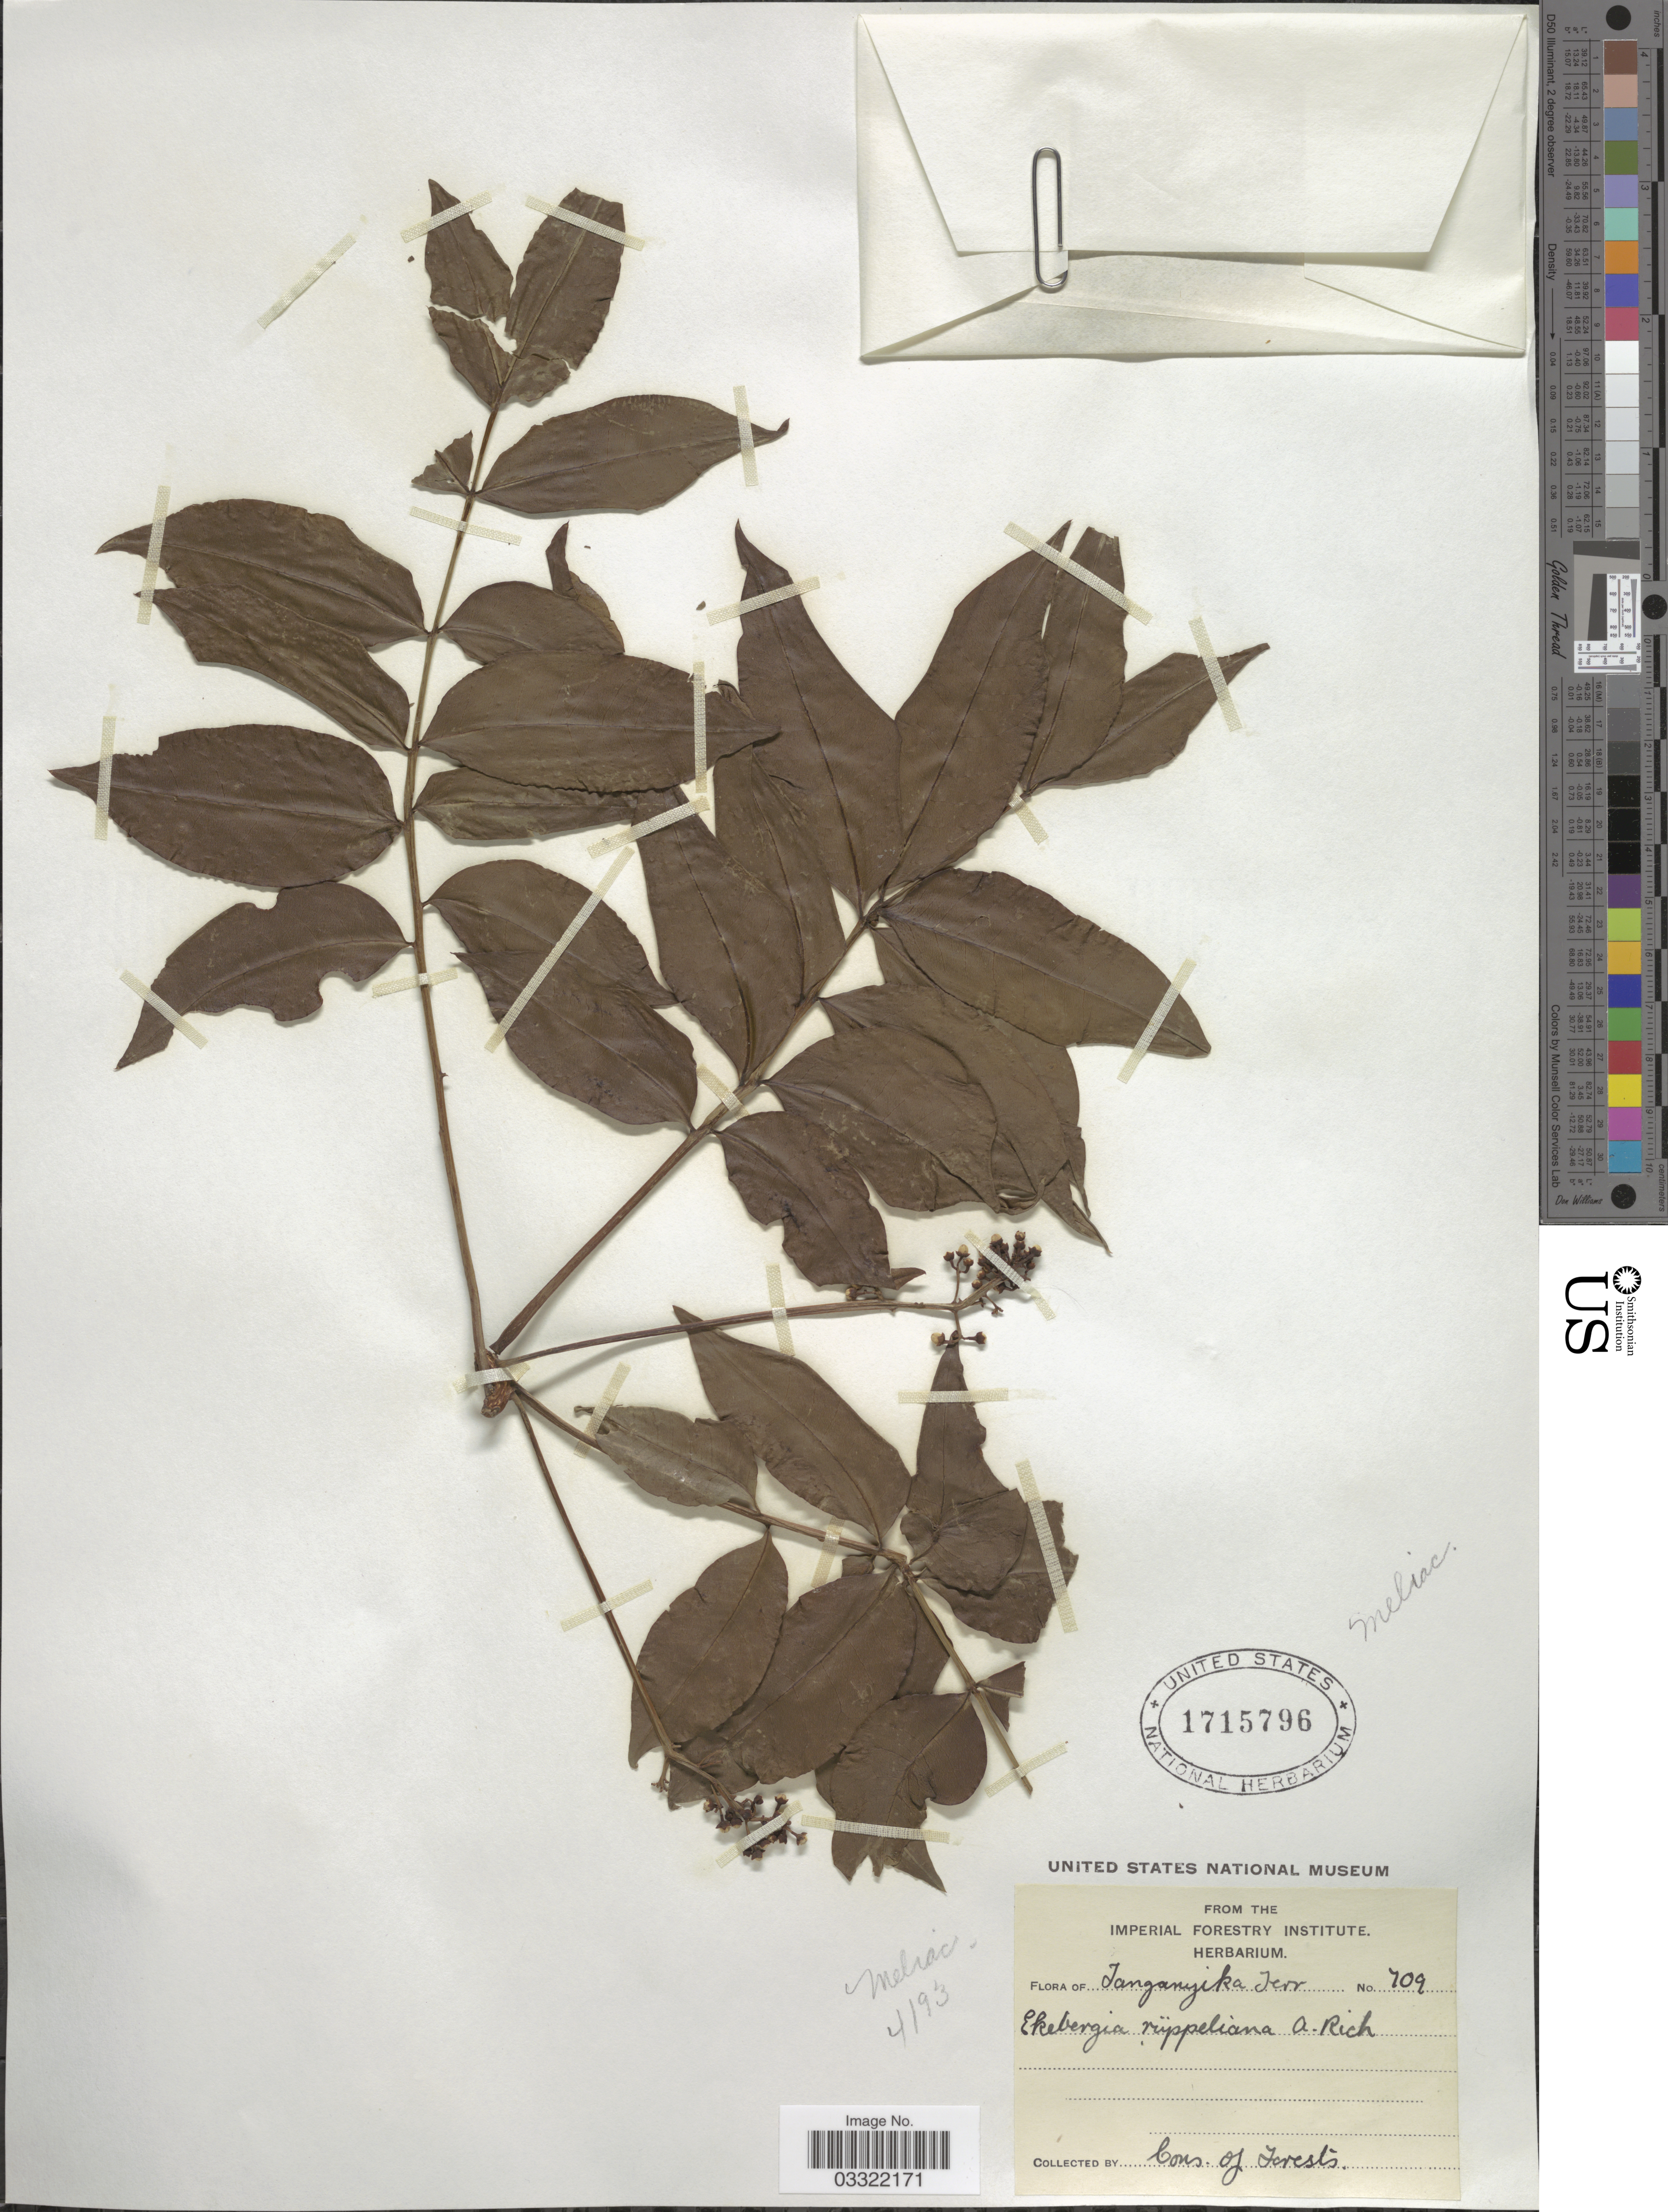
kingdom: Plantae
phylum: Tracheophyta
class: Magnoliopsida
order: Sapindales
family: Meliaceae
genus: Ekebergia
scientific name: Ekebergia rueppelliana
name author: (Fresen.) A. Rich.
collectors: -. Cons. of Forests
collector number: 709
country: Tanzania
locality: Tanganyika Terr.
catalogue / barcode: US 1715796